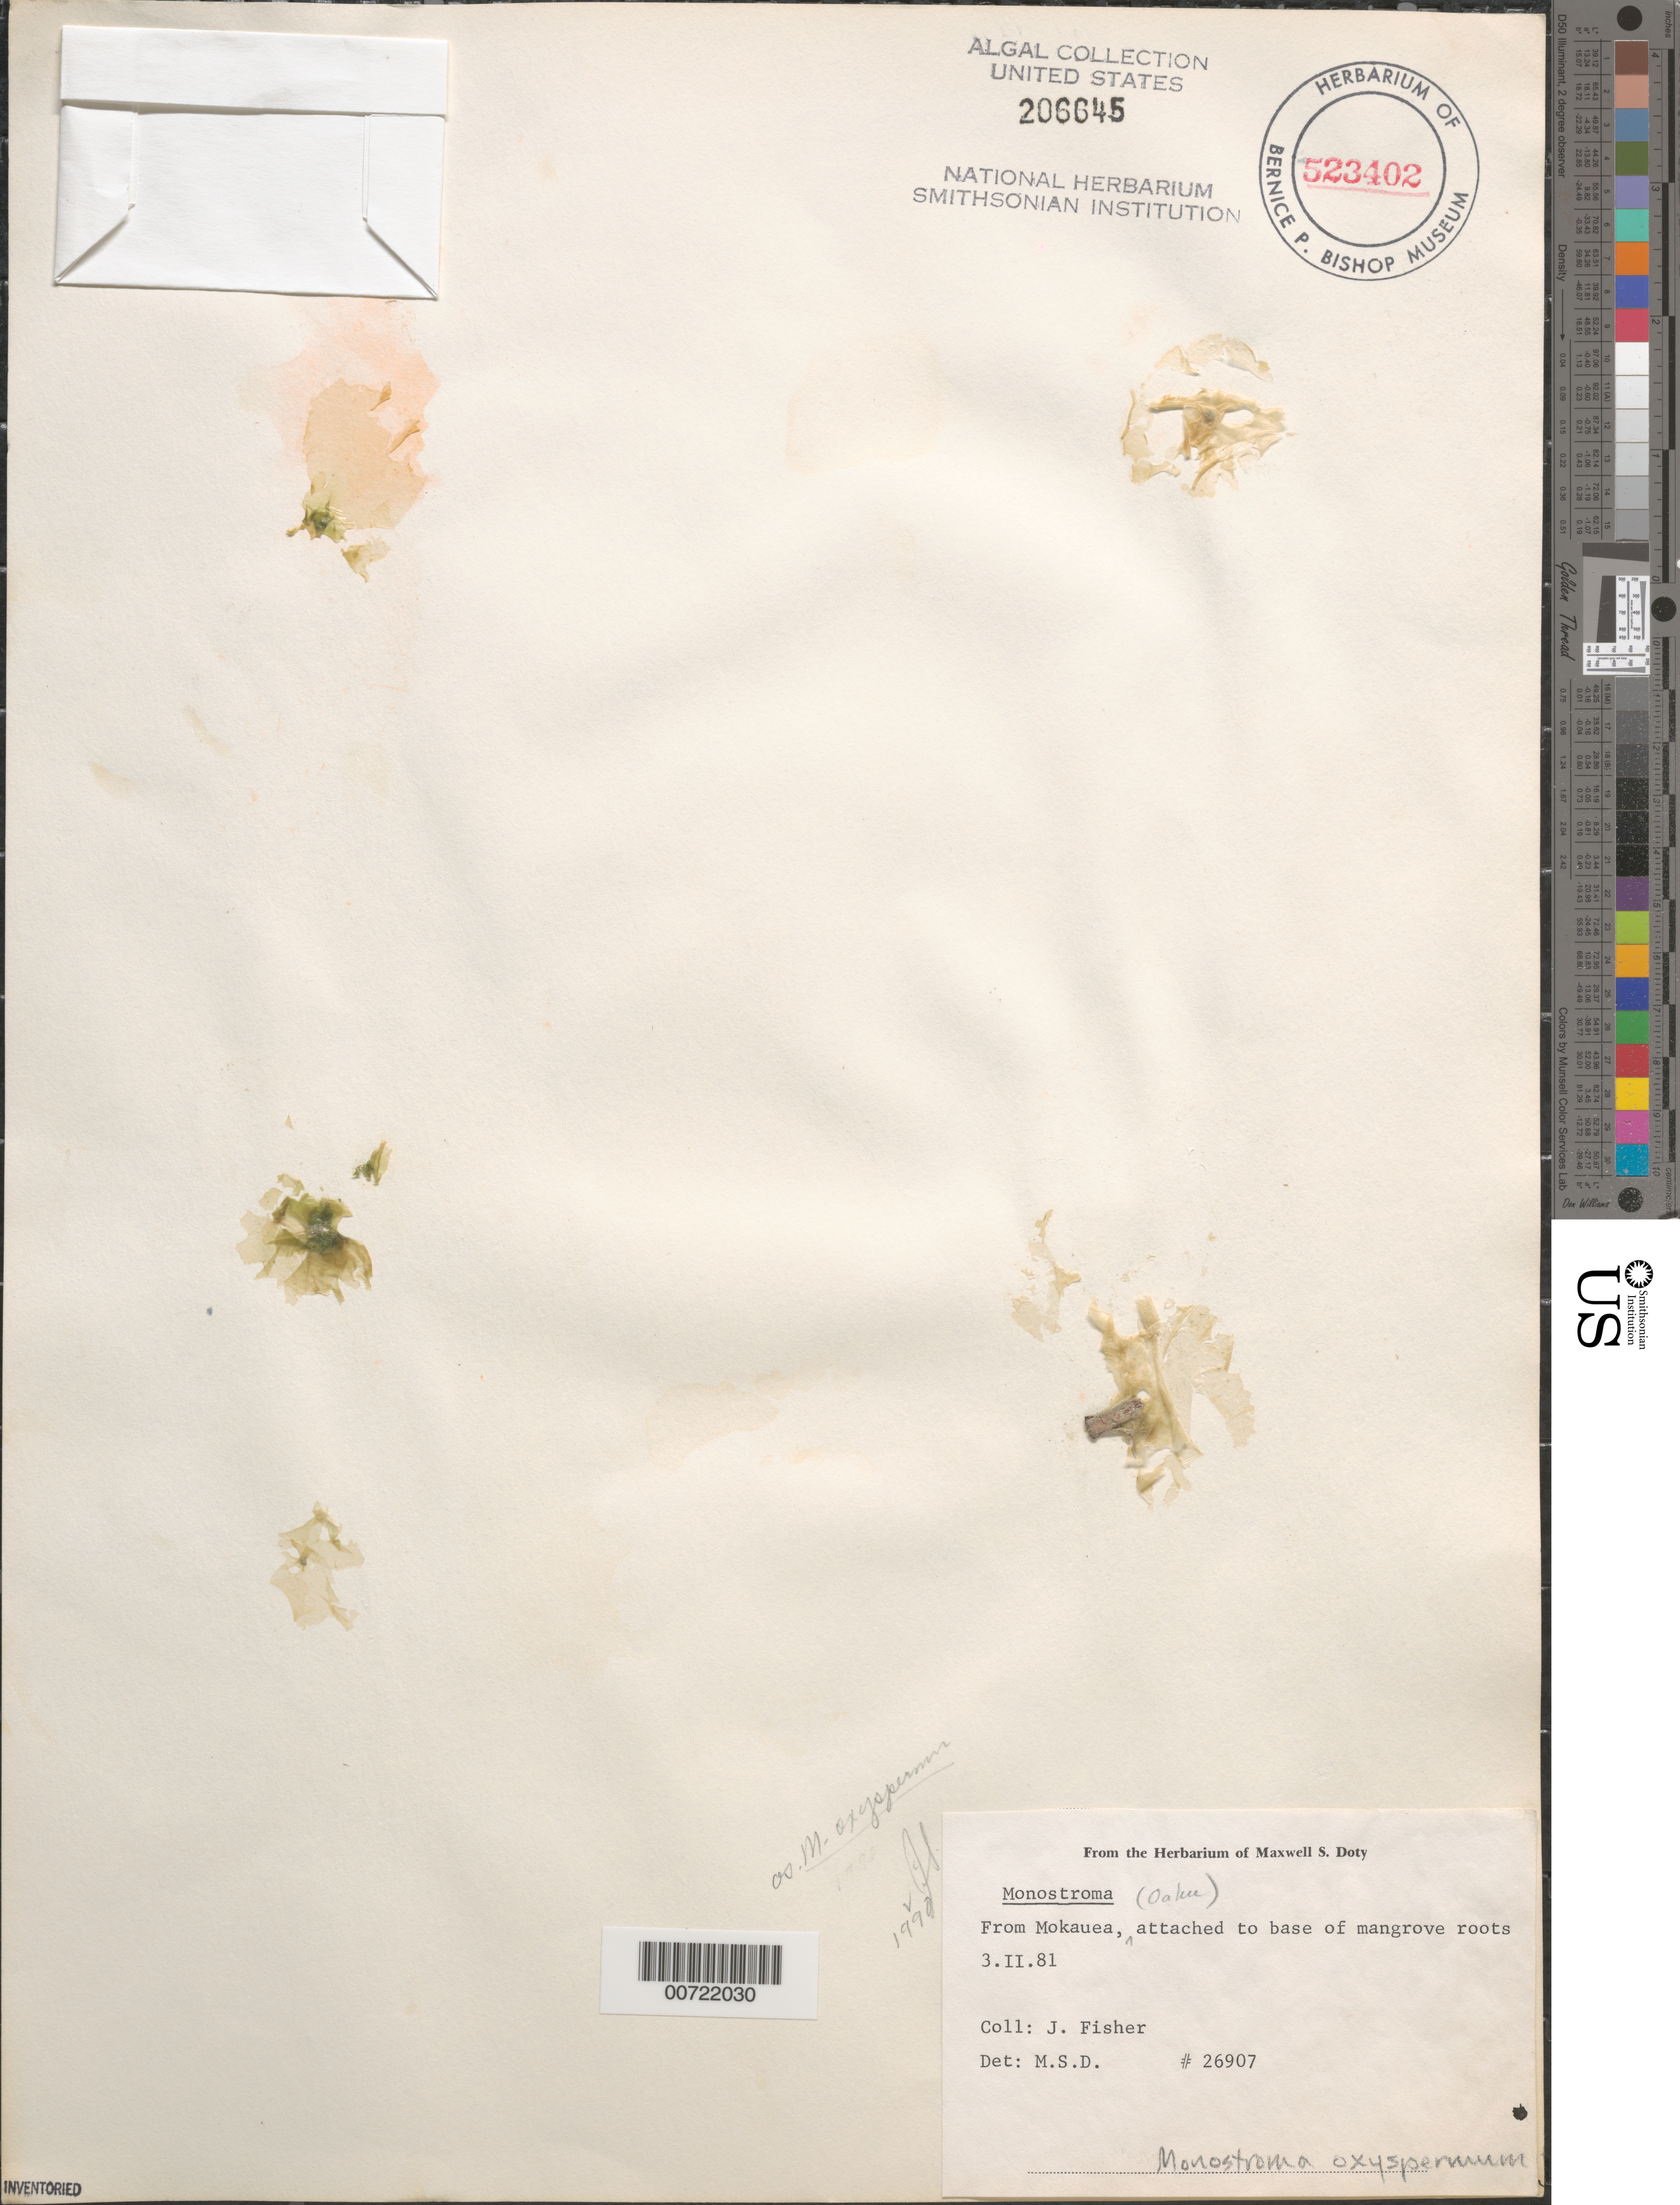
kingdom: Plantae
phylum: Chlorophyta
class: Ulvophyceae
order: Ulvales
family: Gayraliaceae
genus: Gayralia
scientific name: Gayralia oxysperma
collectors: J. Fisher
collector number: MSD 26907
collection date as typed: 03 Feb 1981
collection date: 1981-02-03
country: United States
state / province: Hawaii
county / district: Honolulu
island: Oahu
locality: Mokauea Pond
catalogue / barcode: US 206645